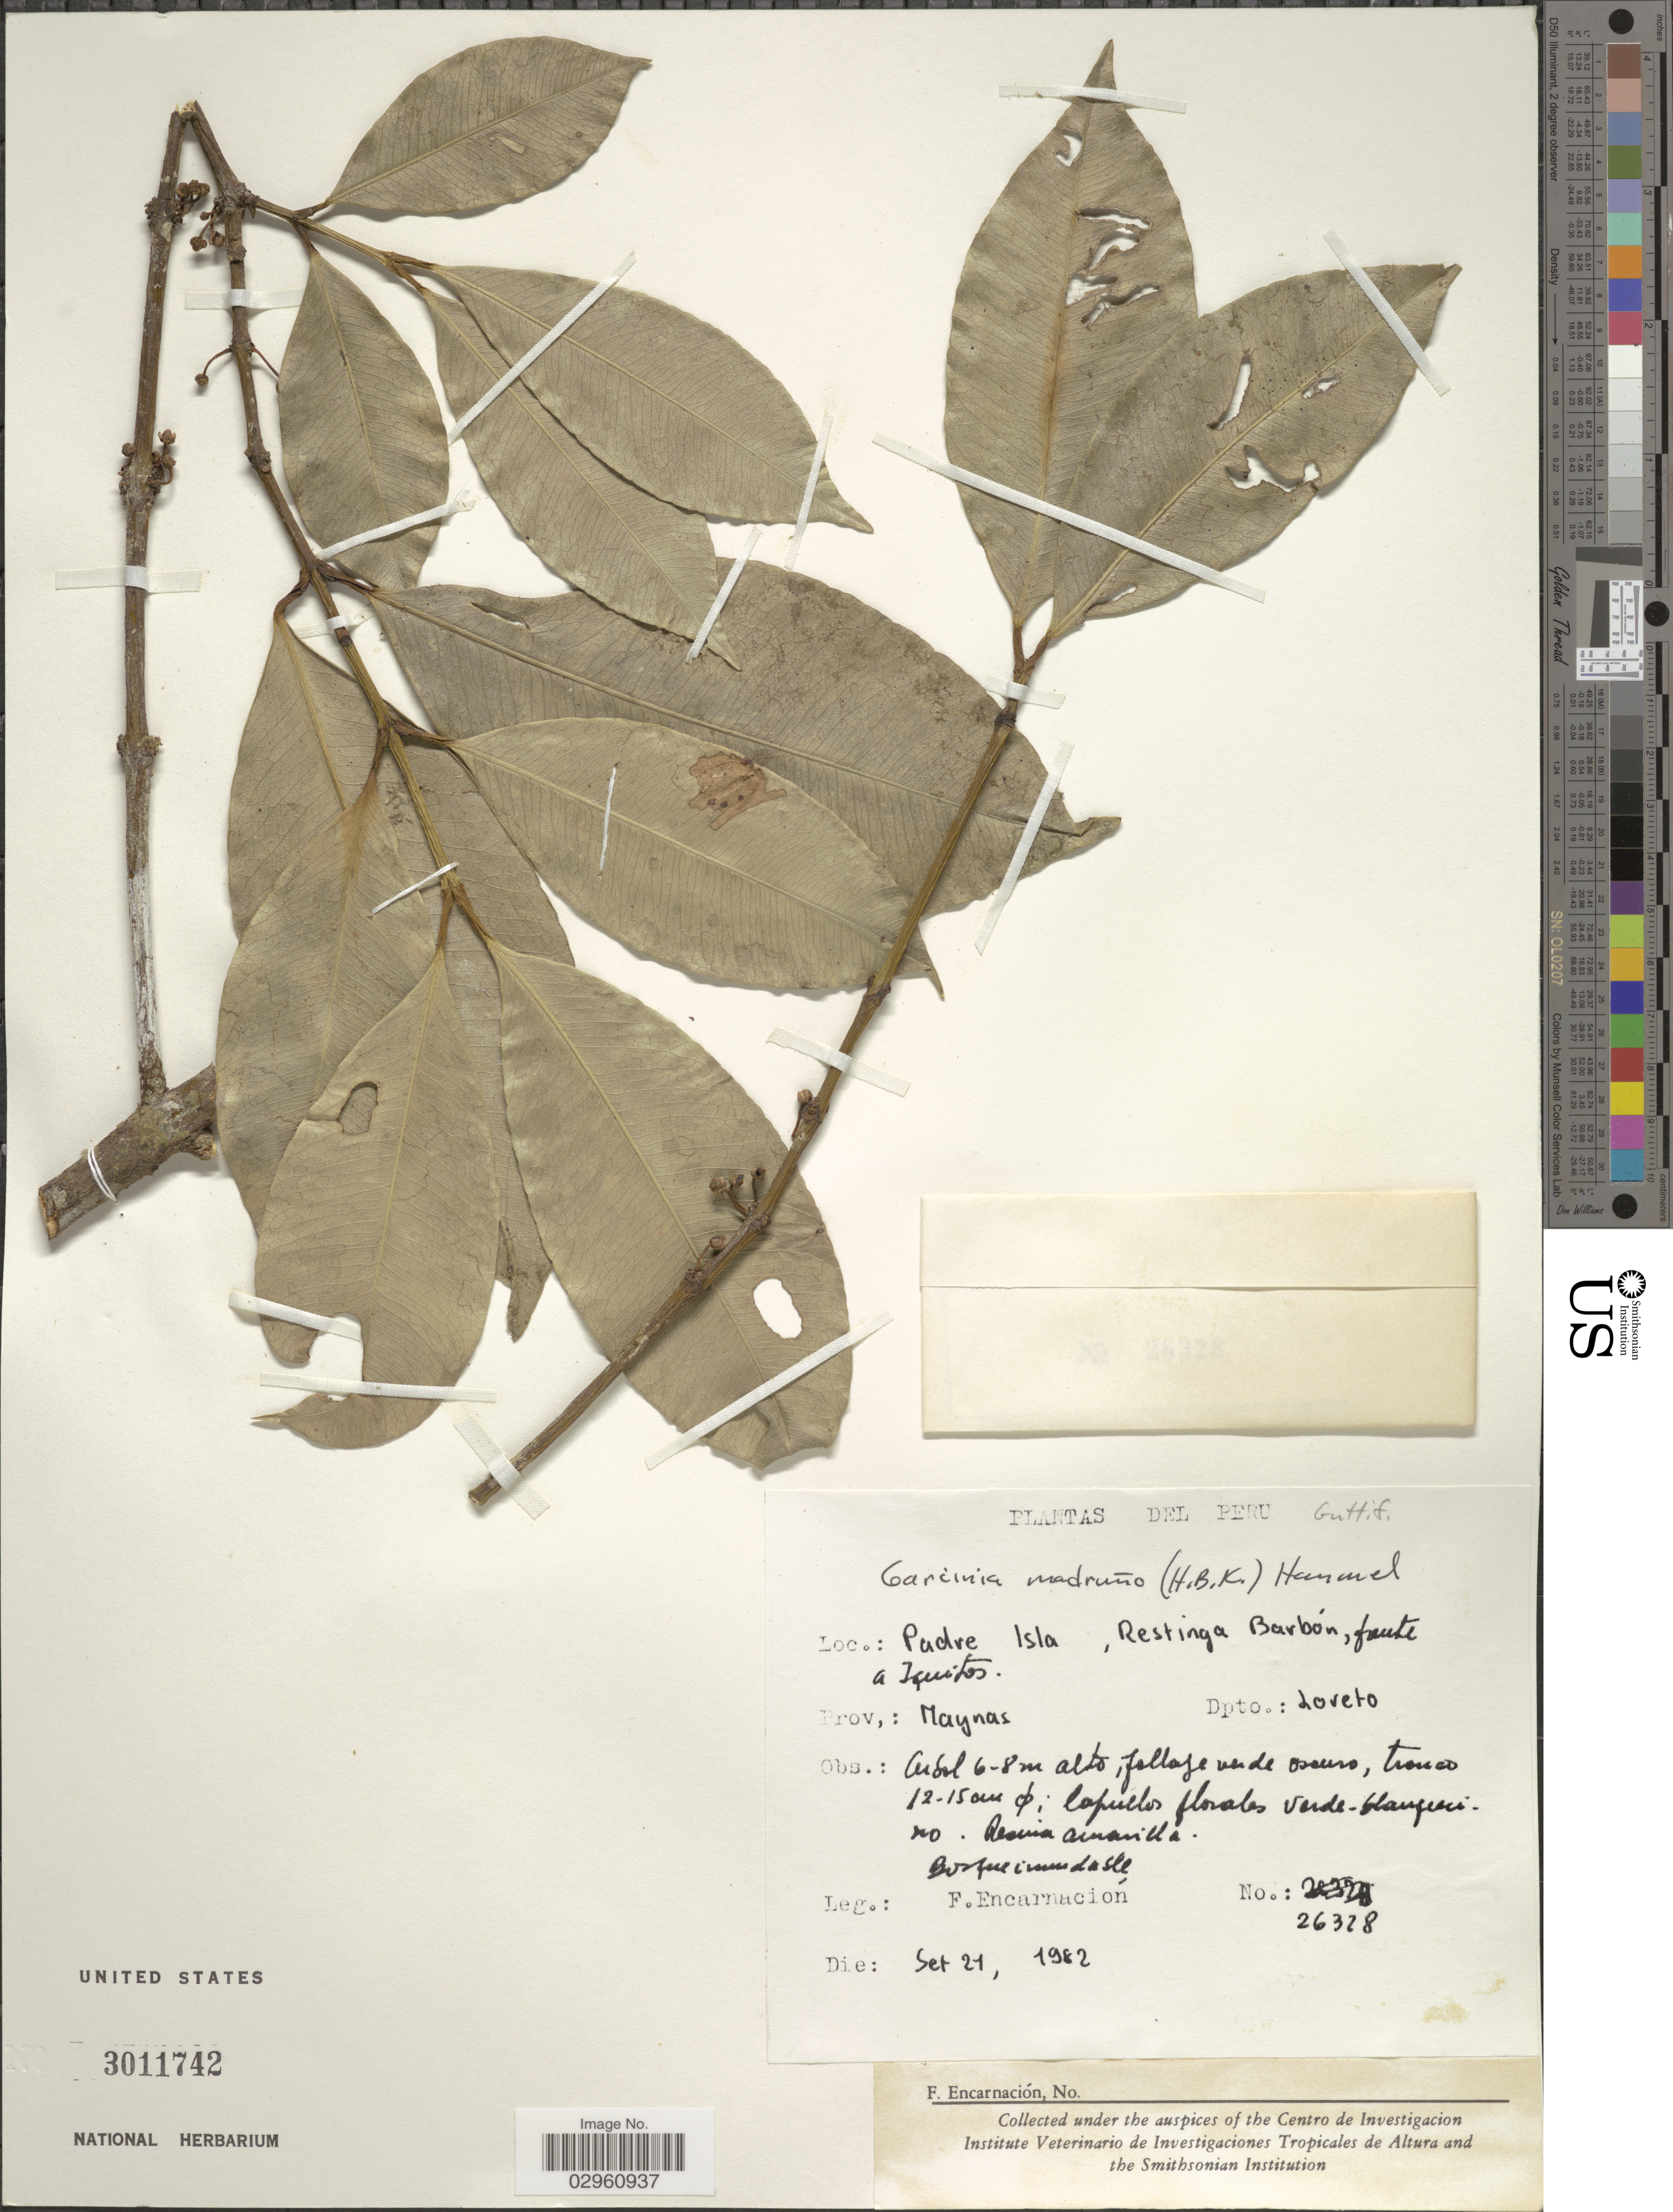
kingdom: Plantae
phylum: Tracheophyta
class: Magnoliopsida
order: Malpighiales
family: Clusiaceae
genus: Garcinia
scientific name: Garcinia madruno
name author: (Kunth) Hammel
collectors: F. Encarnación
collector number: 26328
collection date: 1982-09-21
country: Peru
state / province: Loreto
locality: Padre Isla, Restinga Barbón, frente a Iquitos. Prov.: Maynas Dpto.: Loreto.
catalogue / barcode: US 3011742